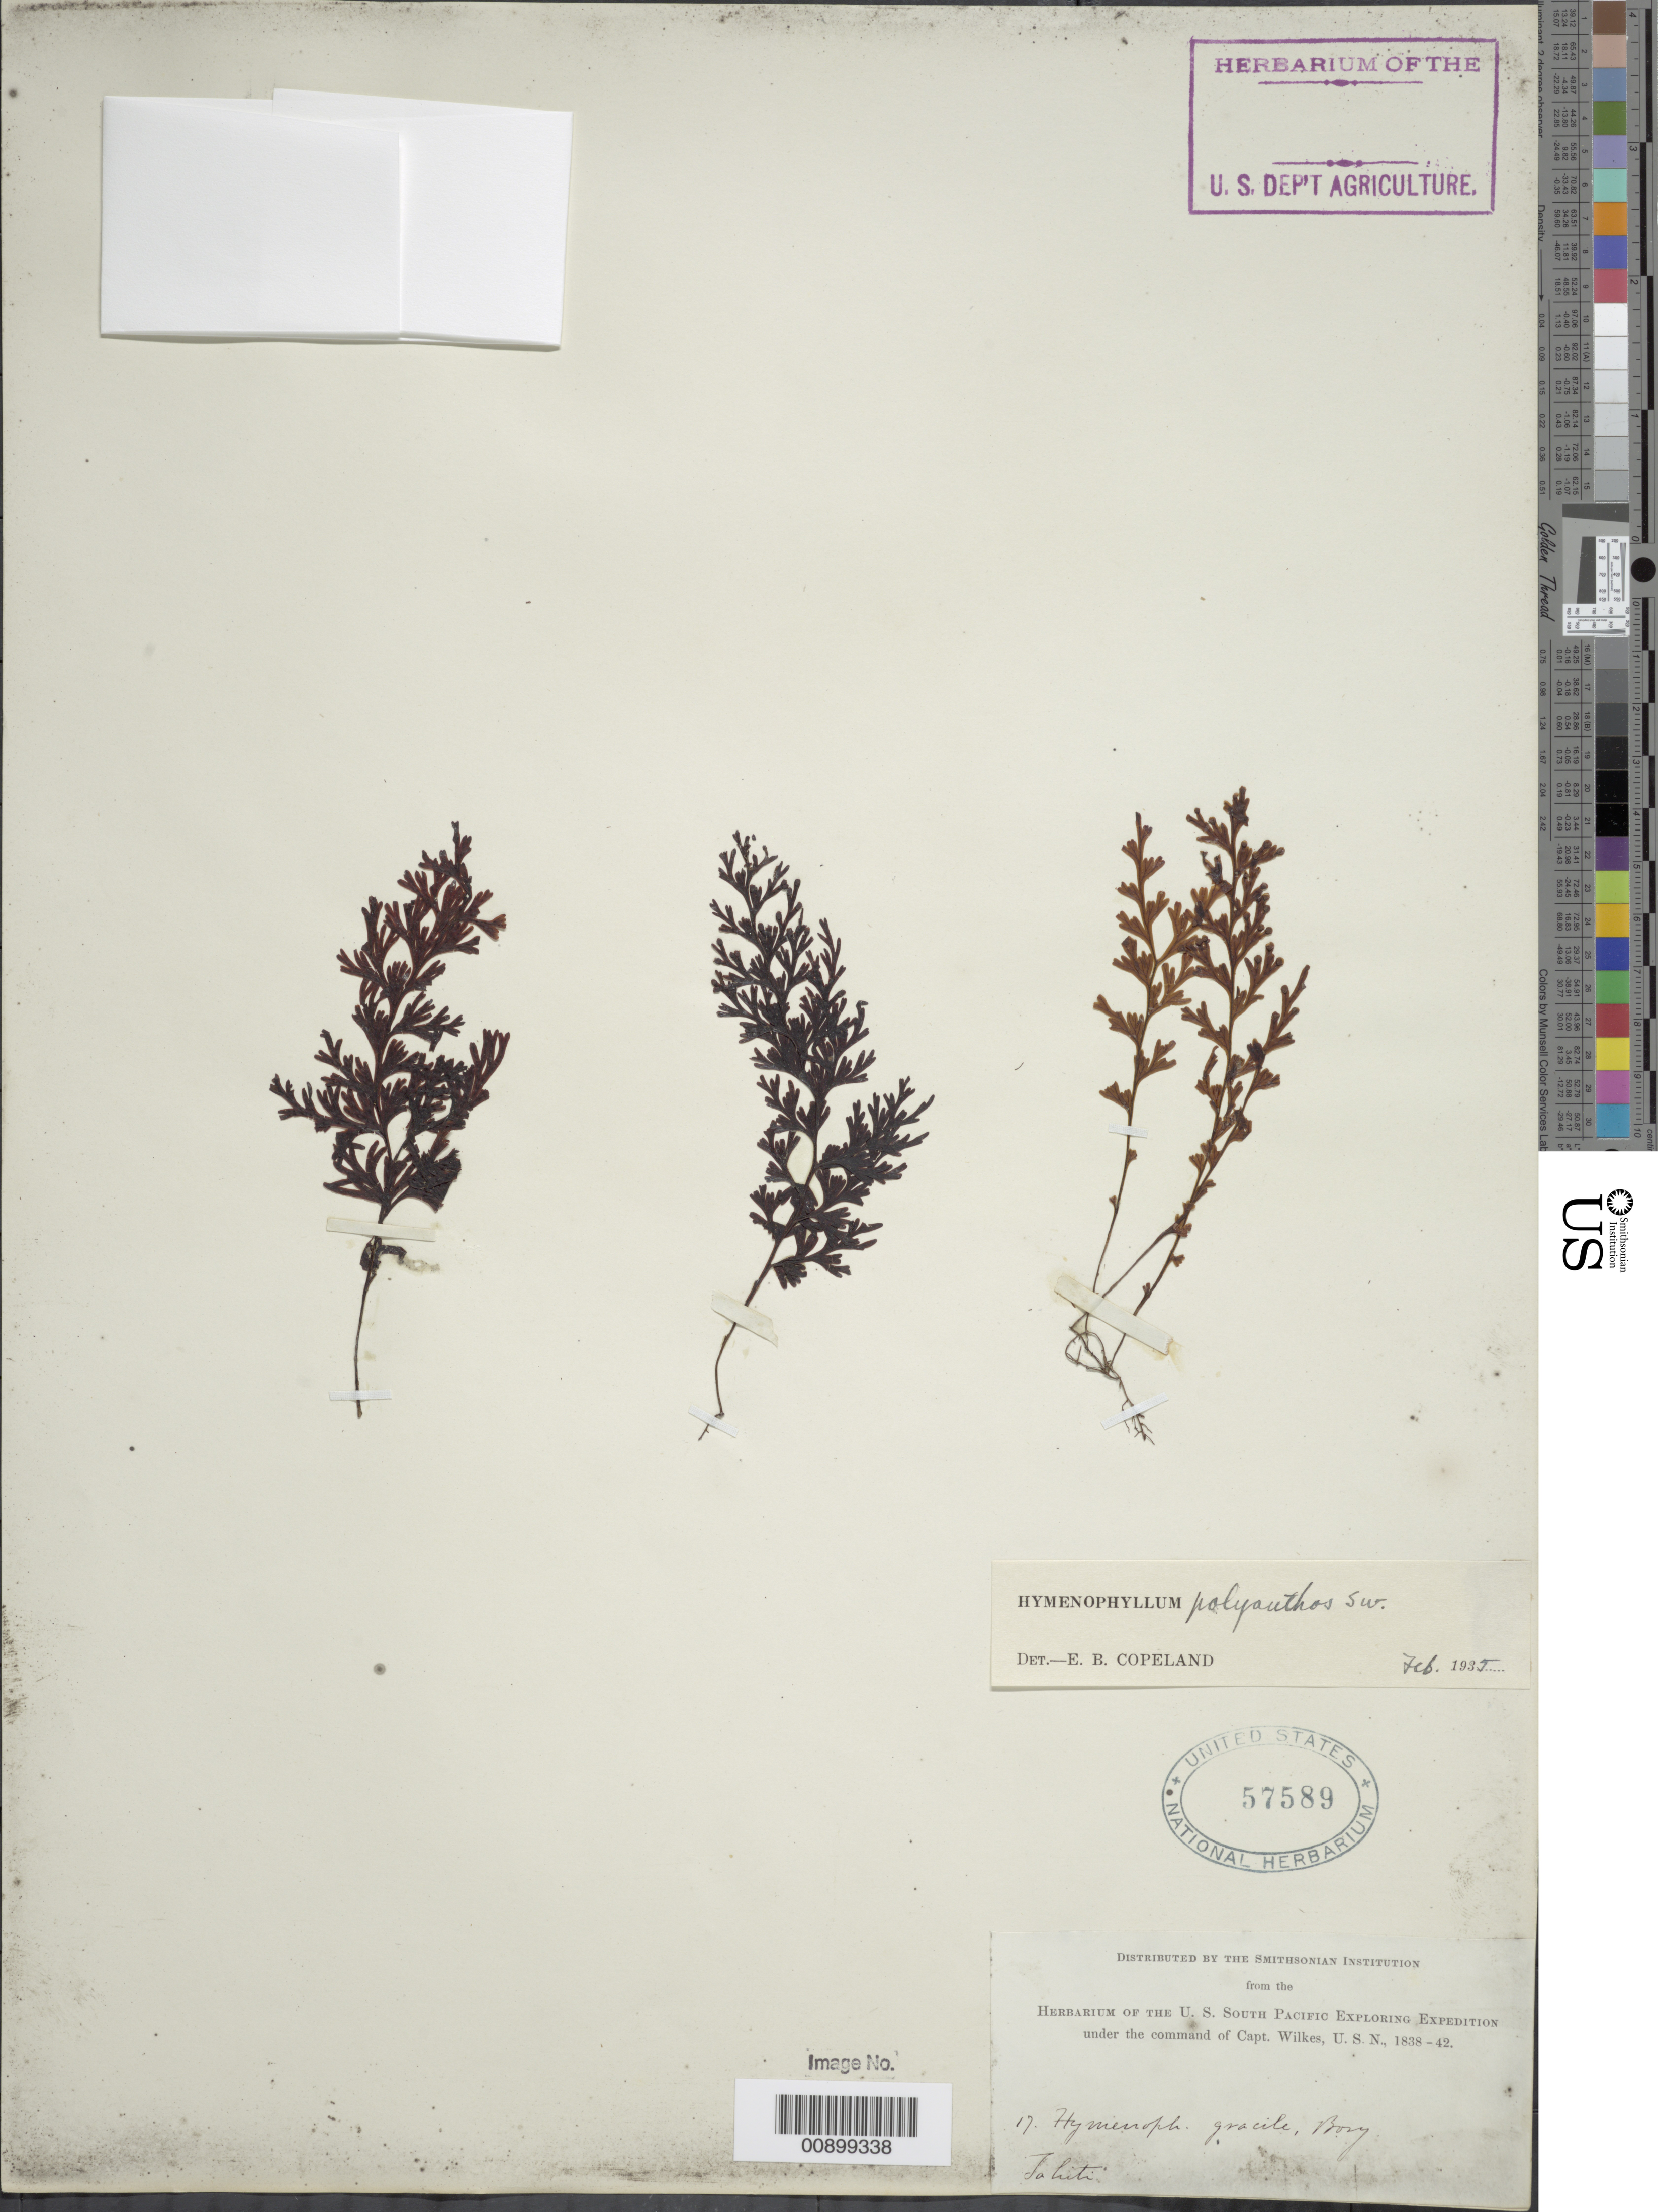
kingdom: Plantae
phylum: Tracheophyta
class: Polypodiopsida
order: Hymenophyllales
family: Hymenophyllaceae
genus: Hymenophyllum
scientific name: Hymenophyllum imbricatum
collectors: Wilkes Explor. Exped.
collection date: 1838/1842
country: French Polynesia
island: Tahiti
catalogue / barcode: US 57589